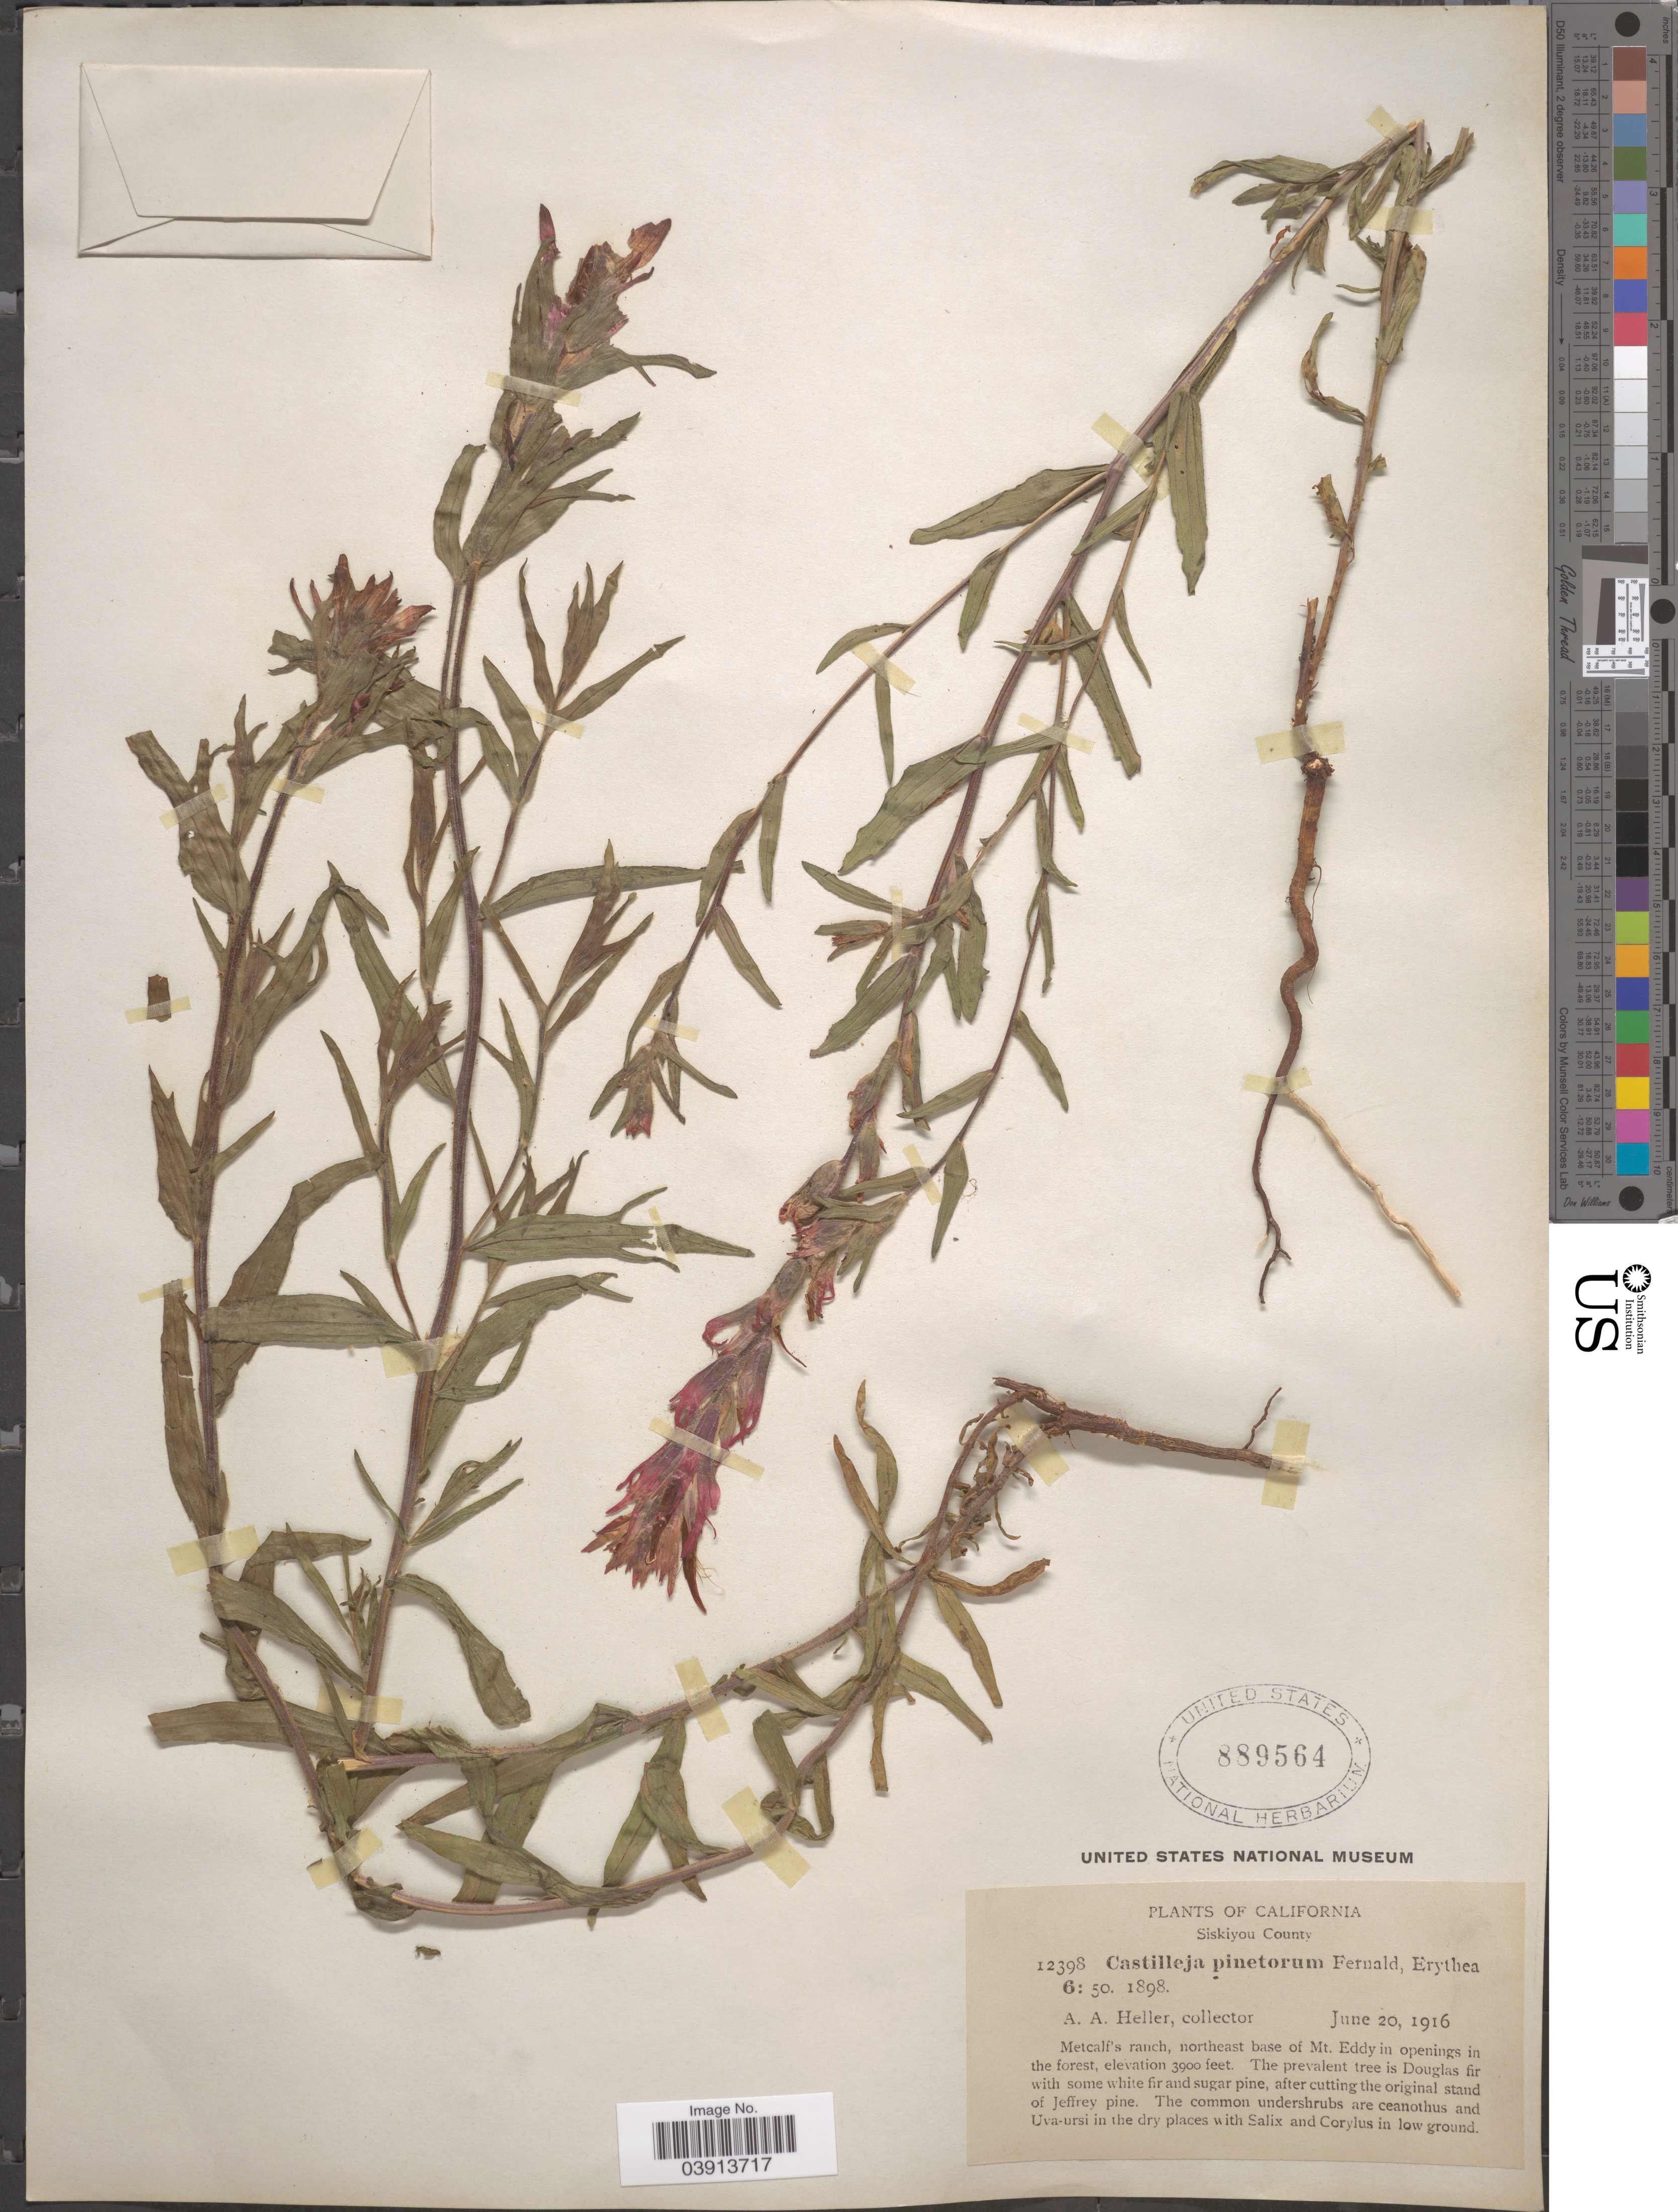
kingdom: Plantae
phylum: Tracheophyta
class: Magnoliopsida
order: Lamiales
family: Orobanchaceae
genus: Castilleja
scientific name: Castilleja pinetorum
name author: Fernald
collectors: A. A. Heller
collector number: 12398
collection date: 1916-06-20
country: United States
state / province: California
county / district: Siskiyou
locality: Siskiyou County. Metcalf's ranch, northeast base of Mt. Eddy in openings in the forest.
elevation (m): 1189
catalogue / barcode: US 889564